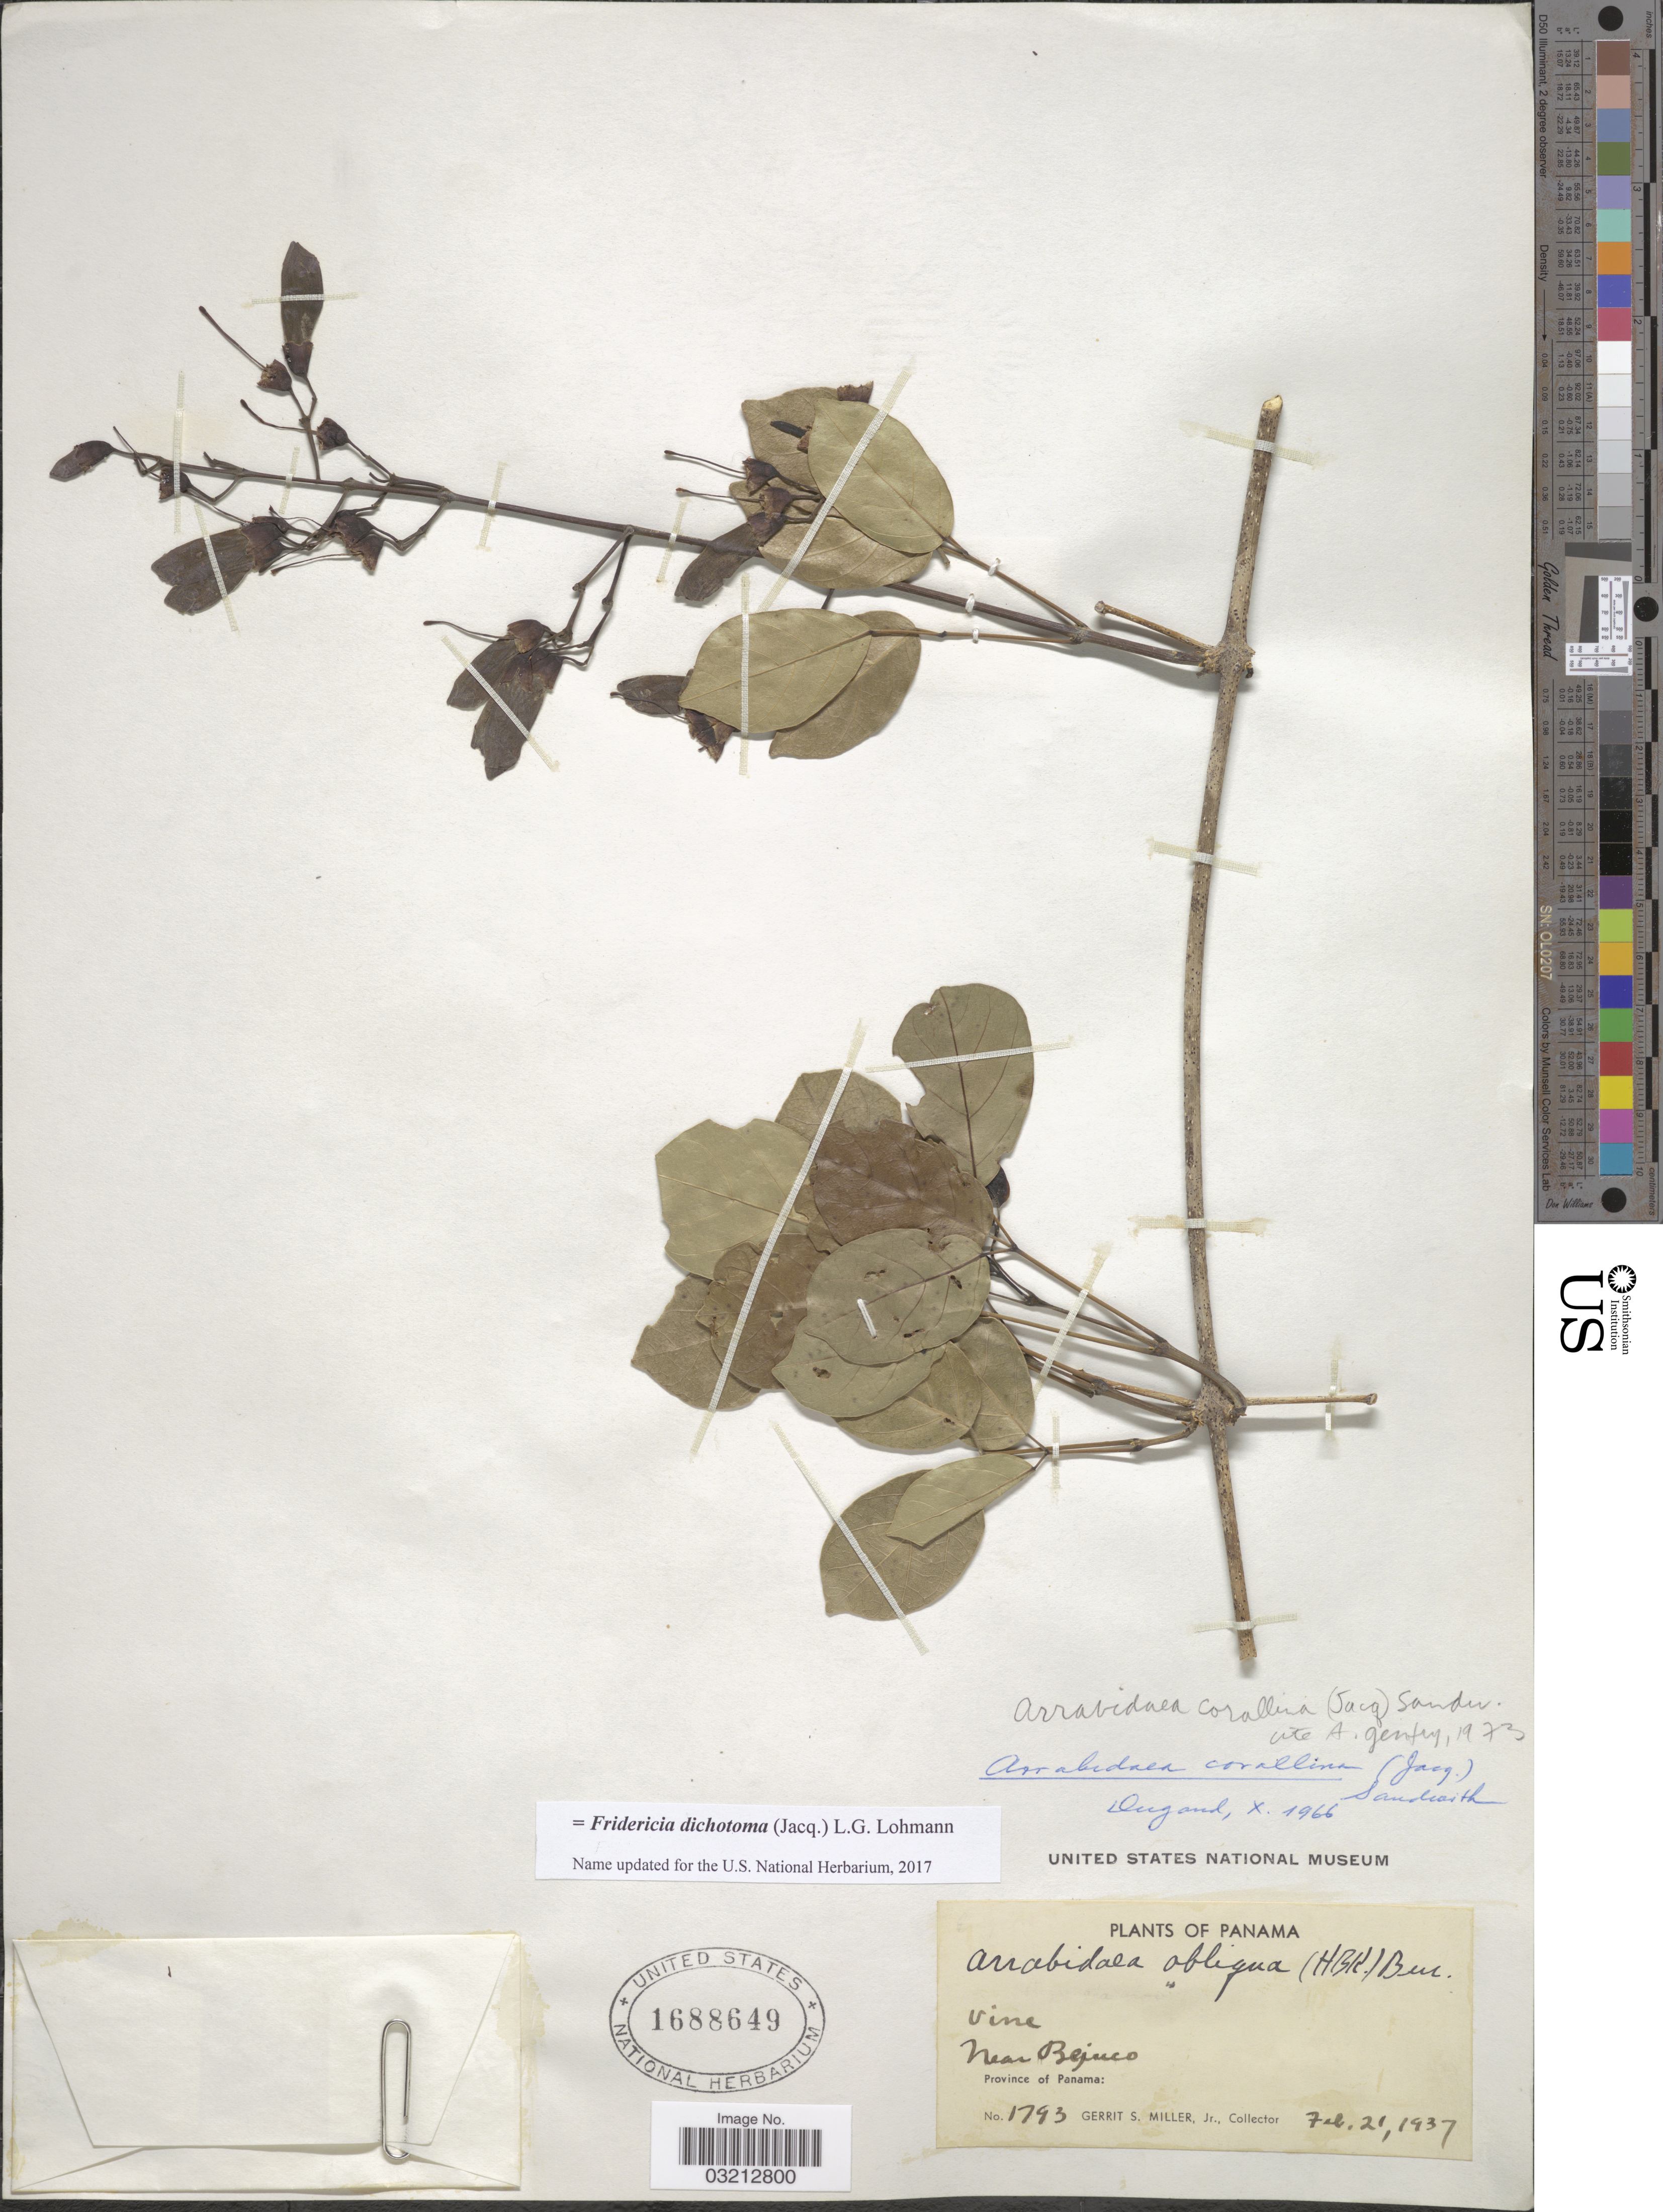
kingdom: Plantae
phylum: Tracheophyta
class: Magnoliopsida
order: Lamiales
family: Bignoniaceae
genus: Fridericia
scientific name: Fridericia dichotoma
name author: (Jacq.) L.G. Lohmann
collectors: G. S. Miller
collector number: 1793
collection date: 1937-02-21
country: Panama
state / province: Panamá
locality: Near Bejuco.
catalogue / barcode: US 1688649